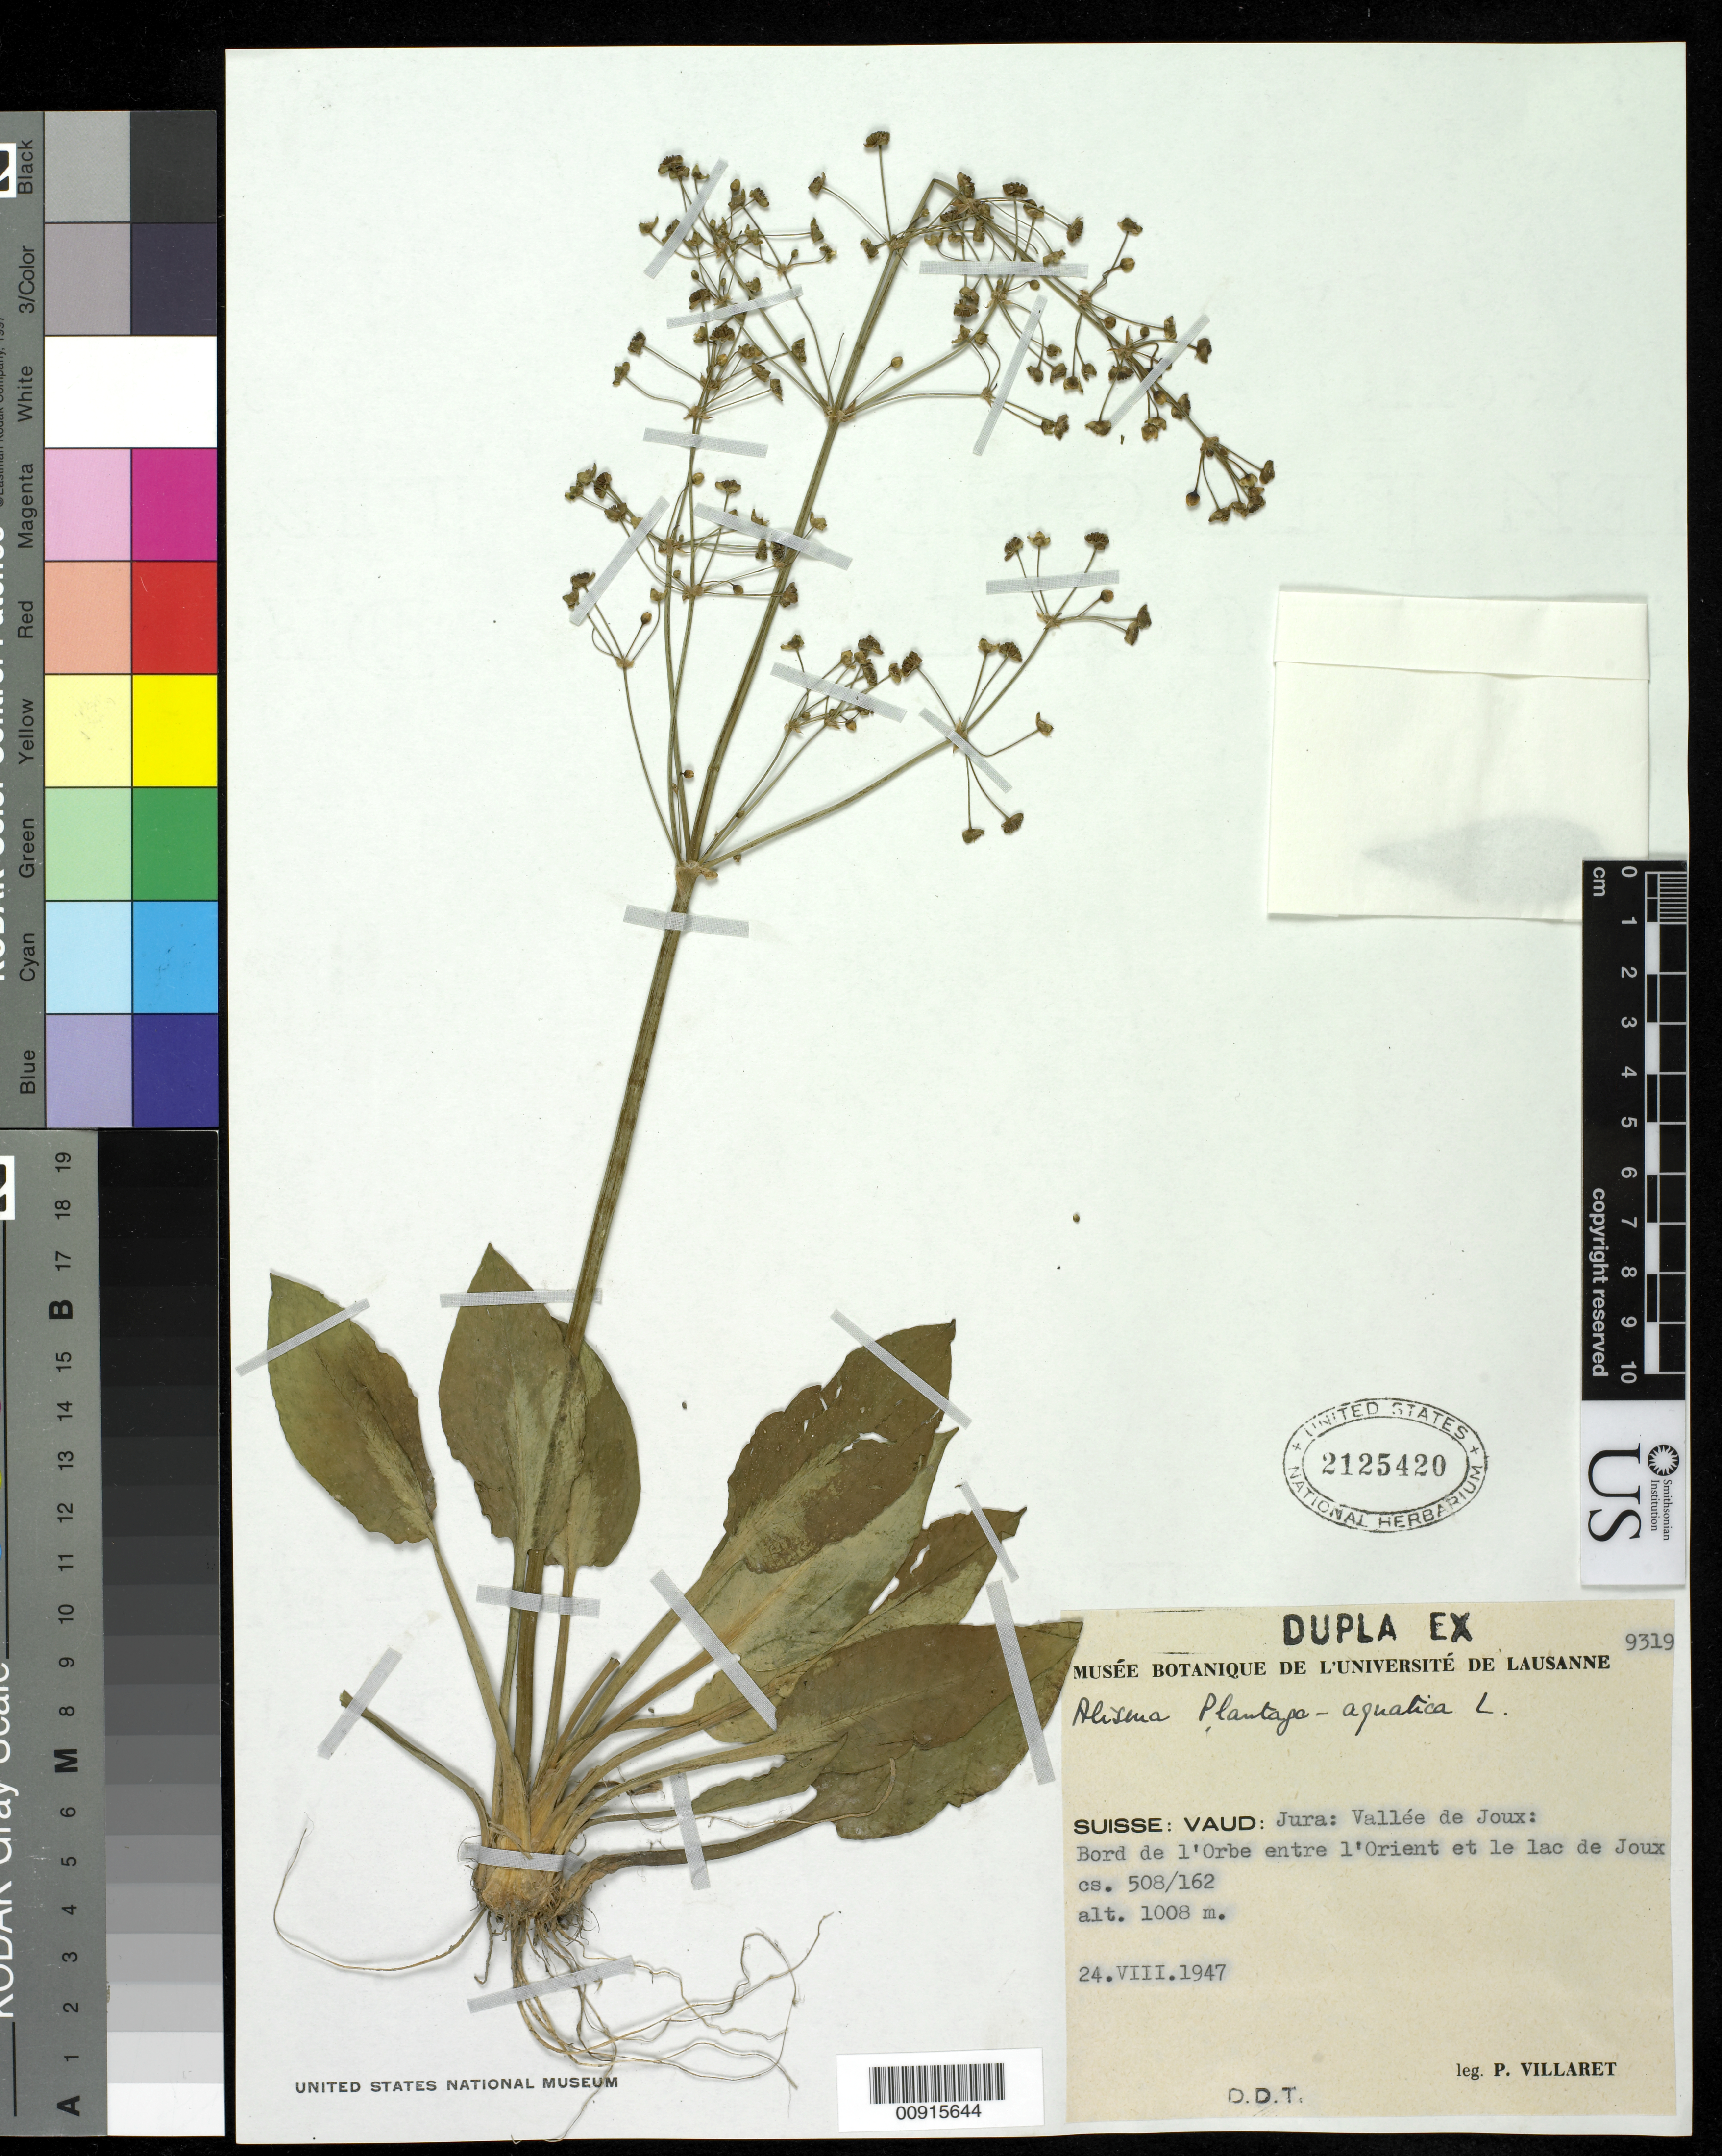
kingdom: Plantae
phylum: Tracheophyta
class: Liliopsida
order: Alismatales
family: Alismataceae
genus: Alisma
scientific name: Alisma plantago-aquatica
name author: L.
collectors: P. Villaret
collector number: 9319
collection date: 1947-08-24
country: Switzerland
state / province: Vaud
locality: Jura; Vallee de Joux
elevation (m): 1008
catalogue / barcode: US 2125420